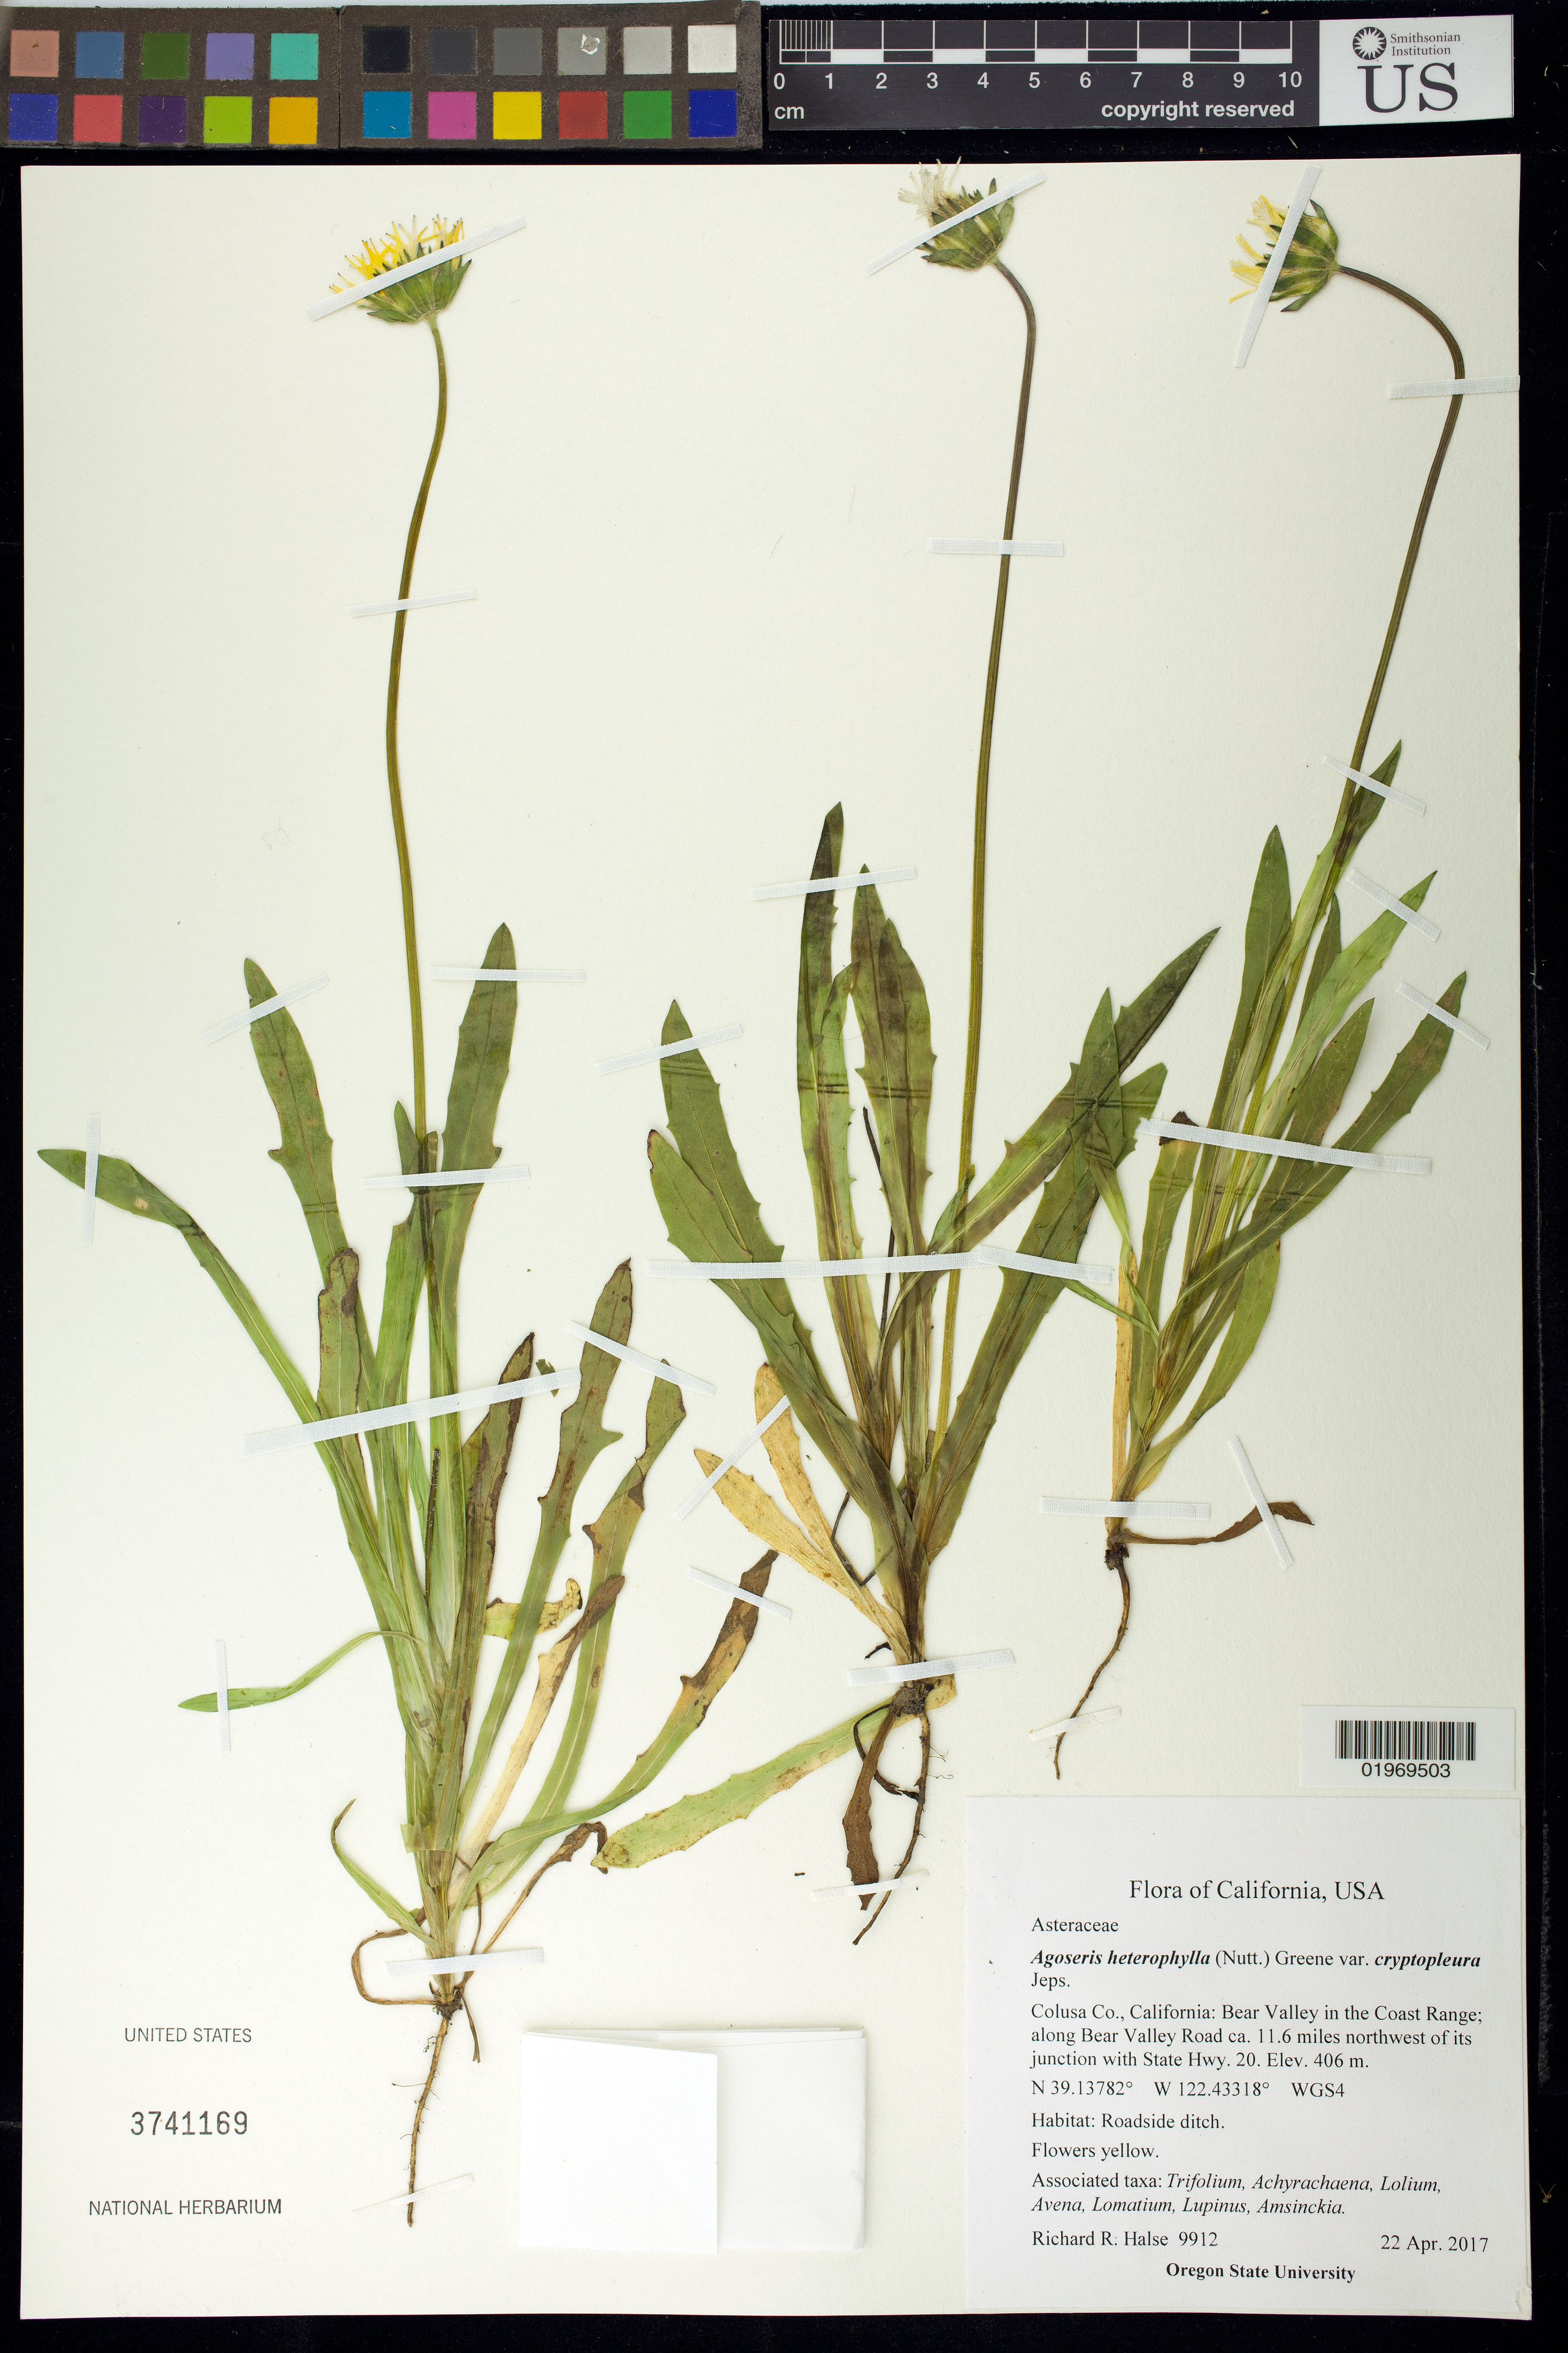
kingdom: Plantae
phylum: Tracheophyta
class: Magnoliopsida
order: Asterales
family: Asteraceae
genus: Agoseris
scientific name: Agoseris heterophylla var. cryptopleura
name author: (Nutt.) Greene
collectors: R. Halse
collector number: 9912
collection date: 2017-04-22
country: United States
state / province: California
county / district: Colusa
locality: Bear Valley in the Coast Range; along Bear Valley Road ca. 11.6 miles northwest of its junction with State Hwy. 20.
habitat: Roadside ditch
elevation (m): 406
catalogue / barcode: US 3741169